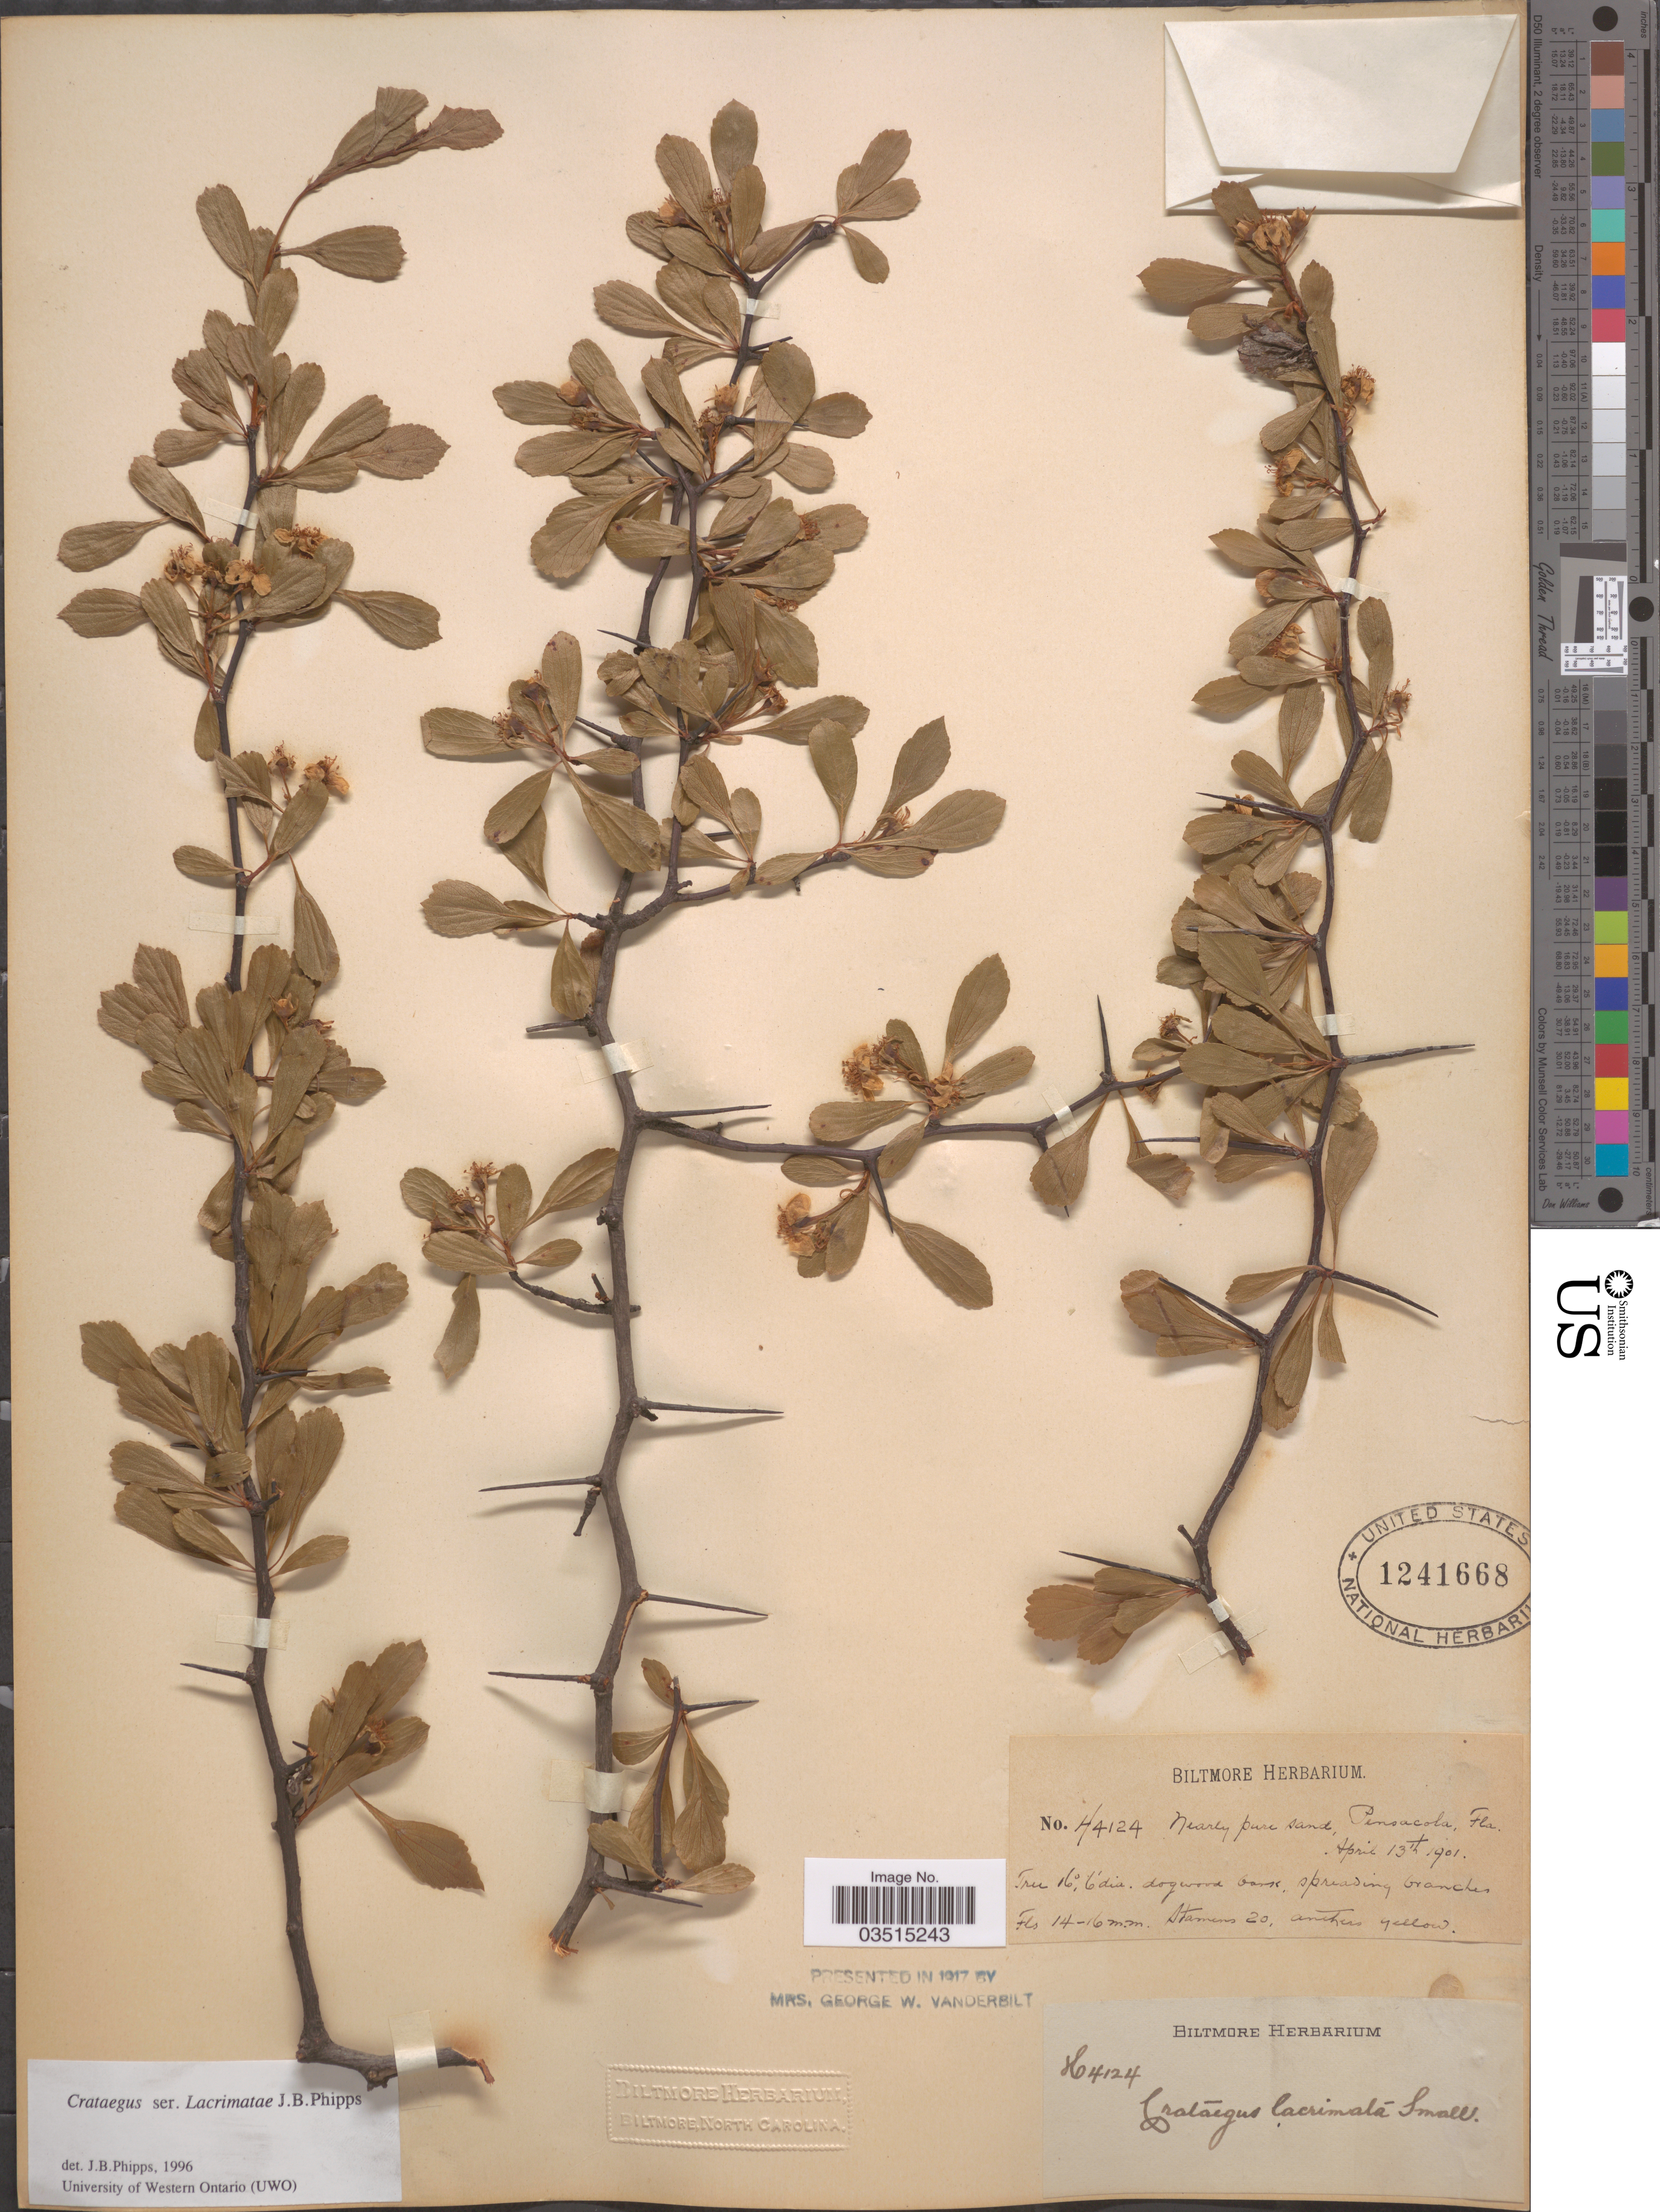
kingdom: Plantae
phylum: Tracheophyta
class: Magnoliopsida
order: Rosales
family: Rosaceae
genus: Crataegus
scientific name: Crataegus lacrimata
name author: Small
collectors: ex herb. Biltmore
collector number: H4124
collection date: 1901-04-13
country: United States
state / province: Florida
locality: Pensacola.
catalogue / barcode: US 1241668